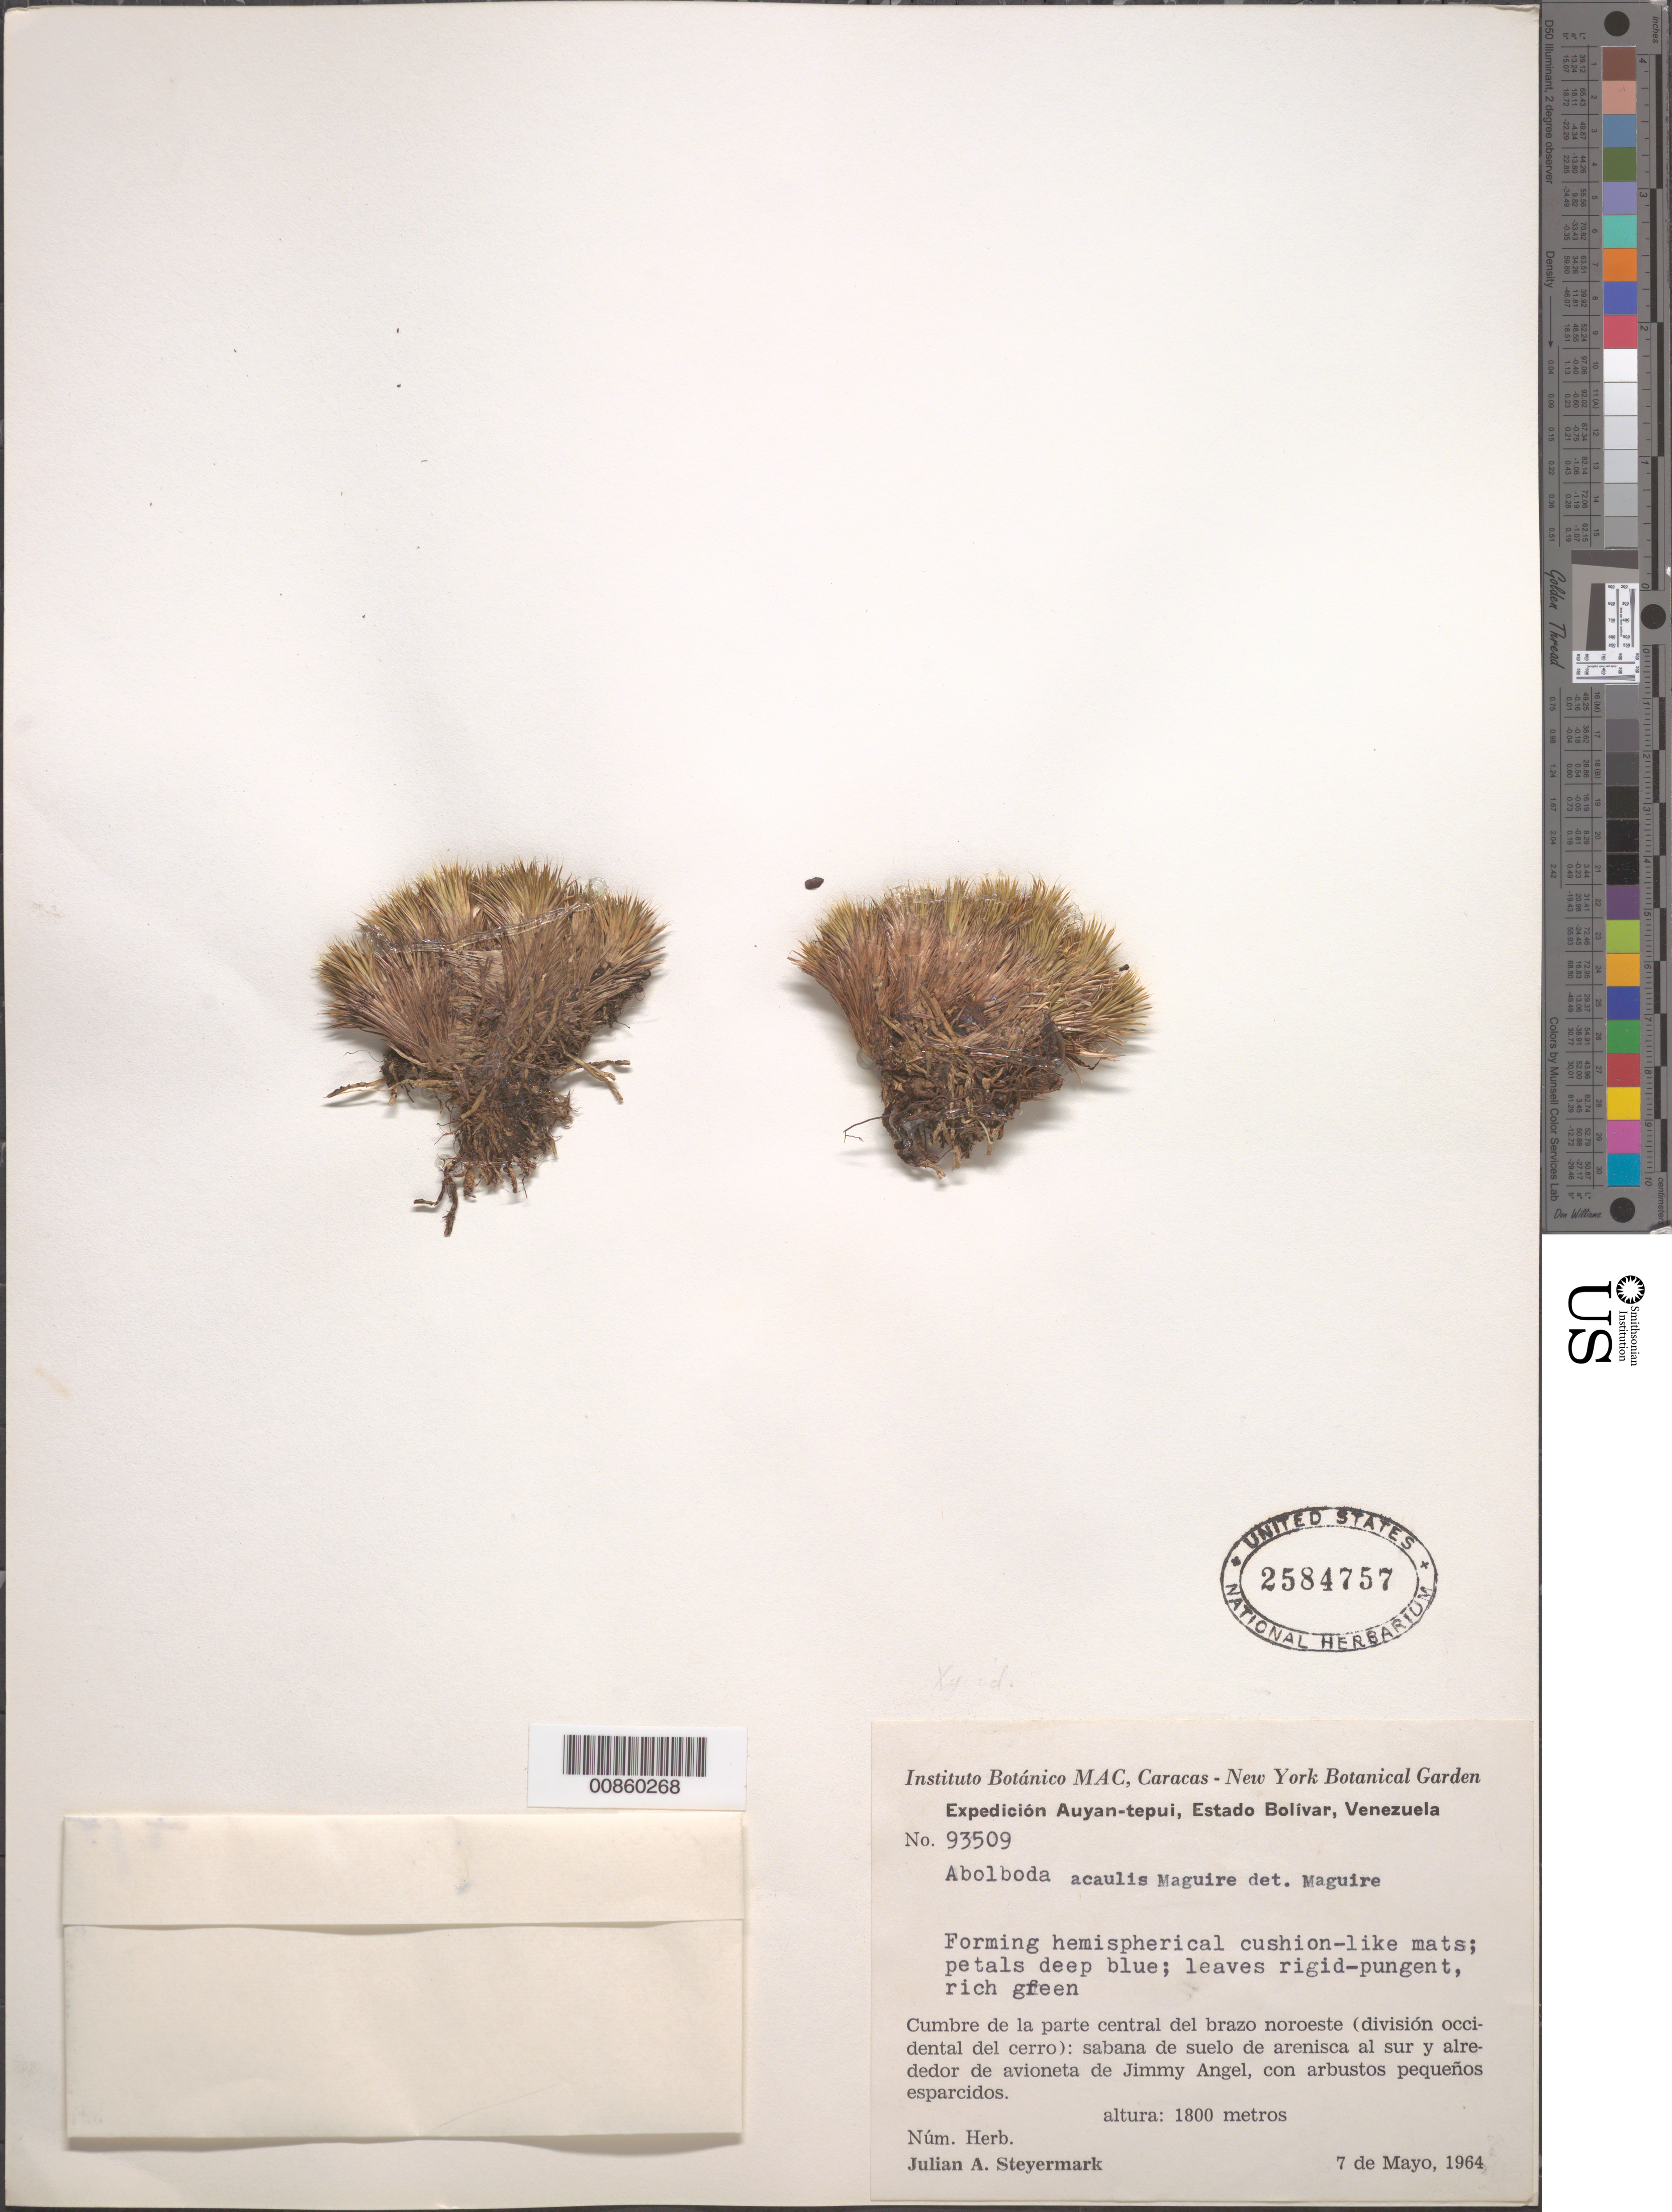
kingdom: Plantae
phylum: Tracheophyta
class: Liliopsida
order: Poales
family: Xyridaceae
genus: Abolboda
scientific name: Abolboda acaulis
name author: Maguire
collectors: J. Steyermark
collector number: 93509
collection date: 1964-05-07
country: Venezuela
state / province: Bolivar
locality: Auyan-tepui. Cumbre de la parte central del brazo noroeste (división occidental del cerro): sabana de suelo de arenisca al sur y alrededores de avioneta de Jimmy Angel.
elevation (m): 1800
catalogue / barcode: US 2584757